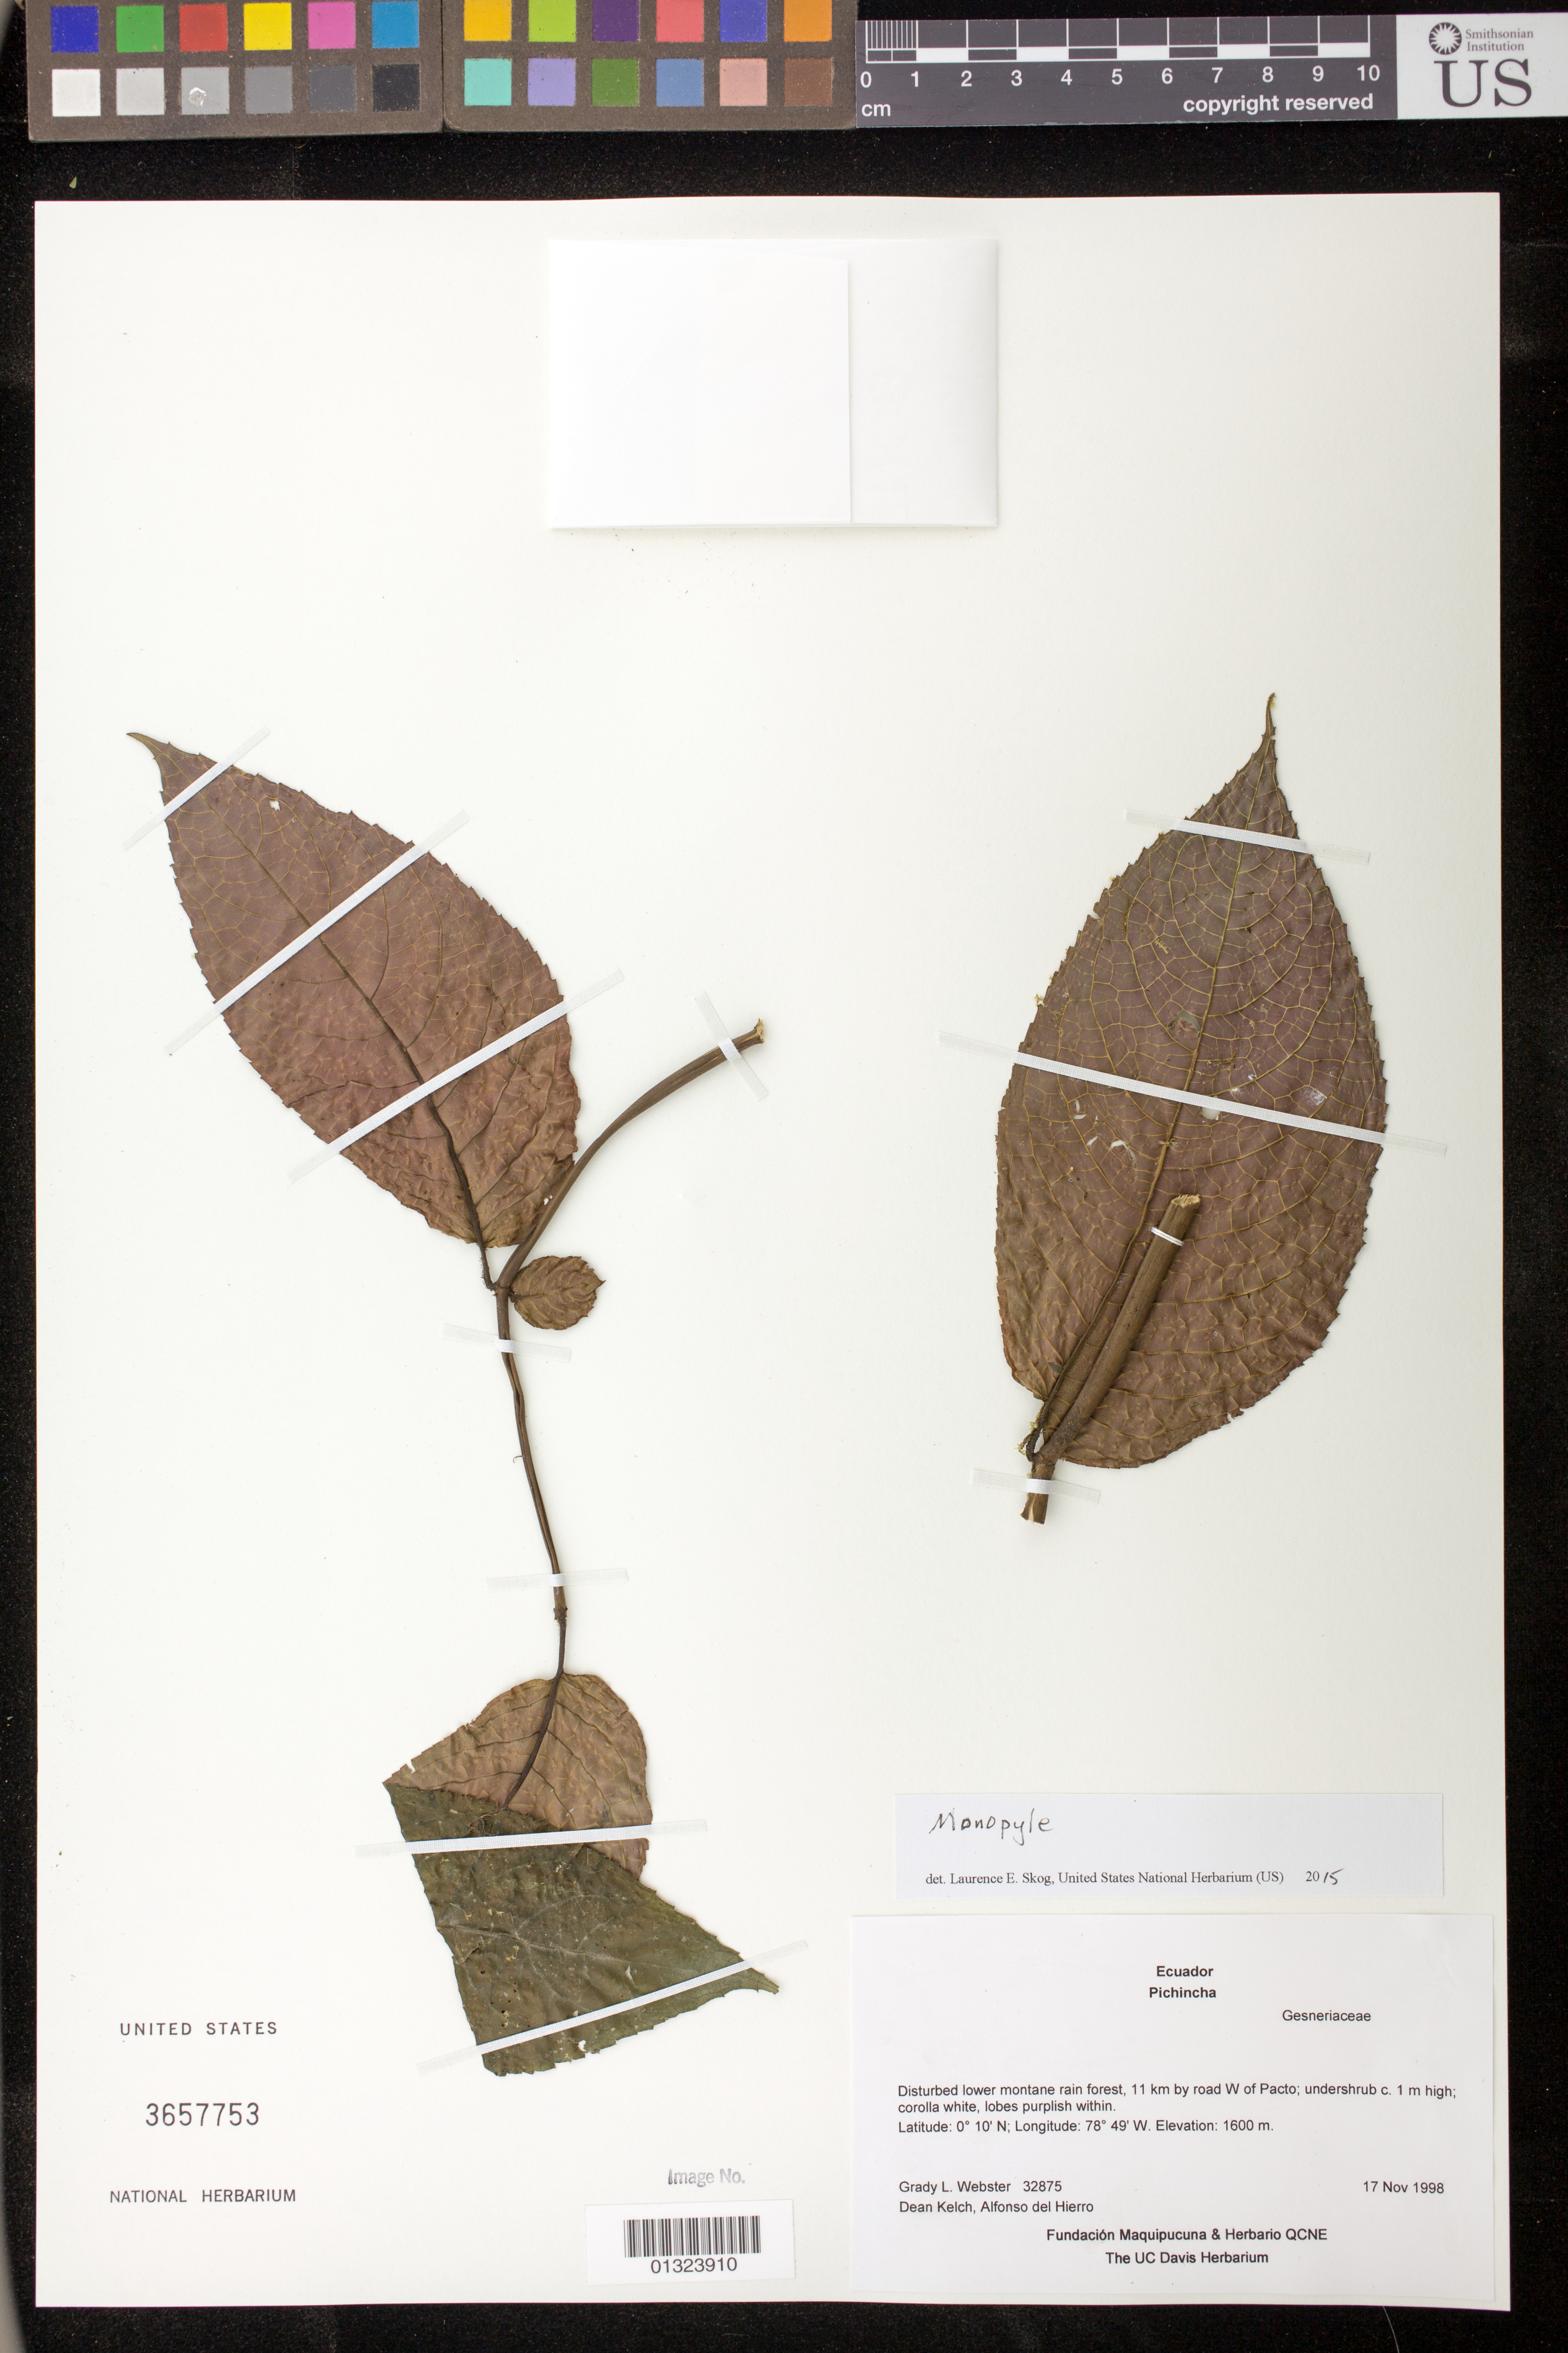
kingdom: Plantae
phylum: Tracheophyta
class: Magnoliopsida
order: Lamiales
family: Gesneriaceae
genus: Monopyle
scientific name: Monopyle sp.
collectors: G. L. Webster, D. Kelch & A. Del Hierro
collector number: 32875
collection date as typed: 17 Nov 1998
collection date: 1998-11-17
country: Ecuador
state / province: Pichincha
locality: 11 km by road W of Pacto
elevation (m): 1600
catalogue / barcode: US 3657753